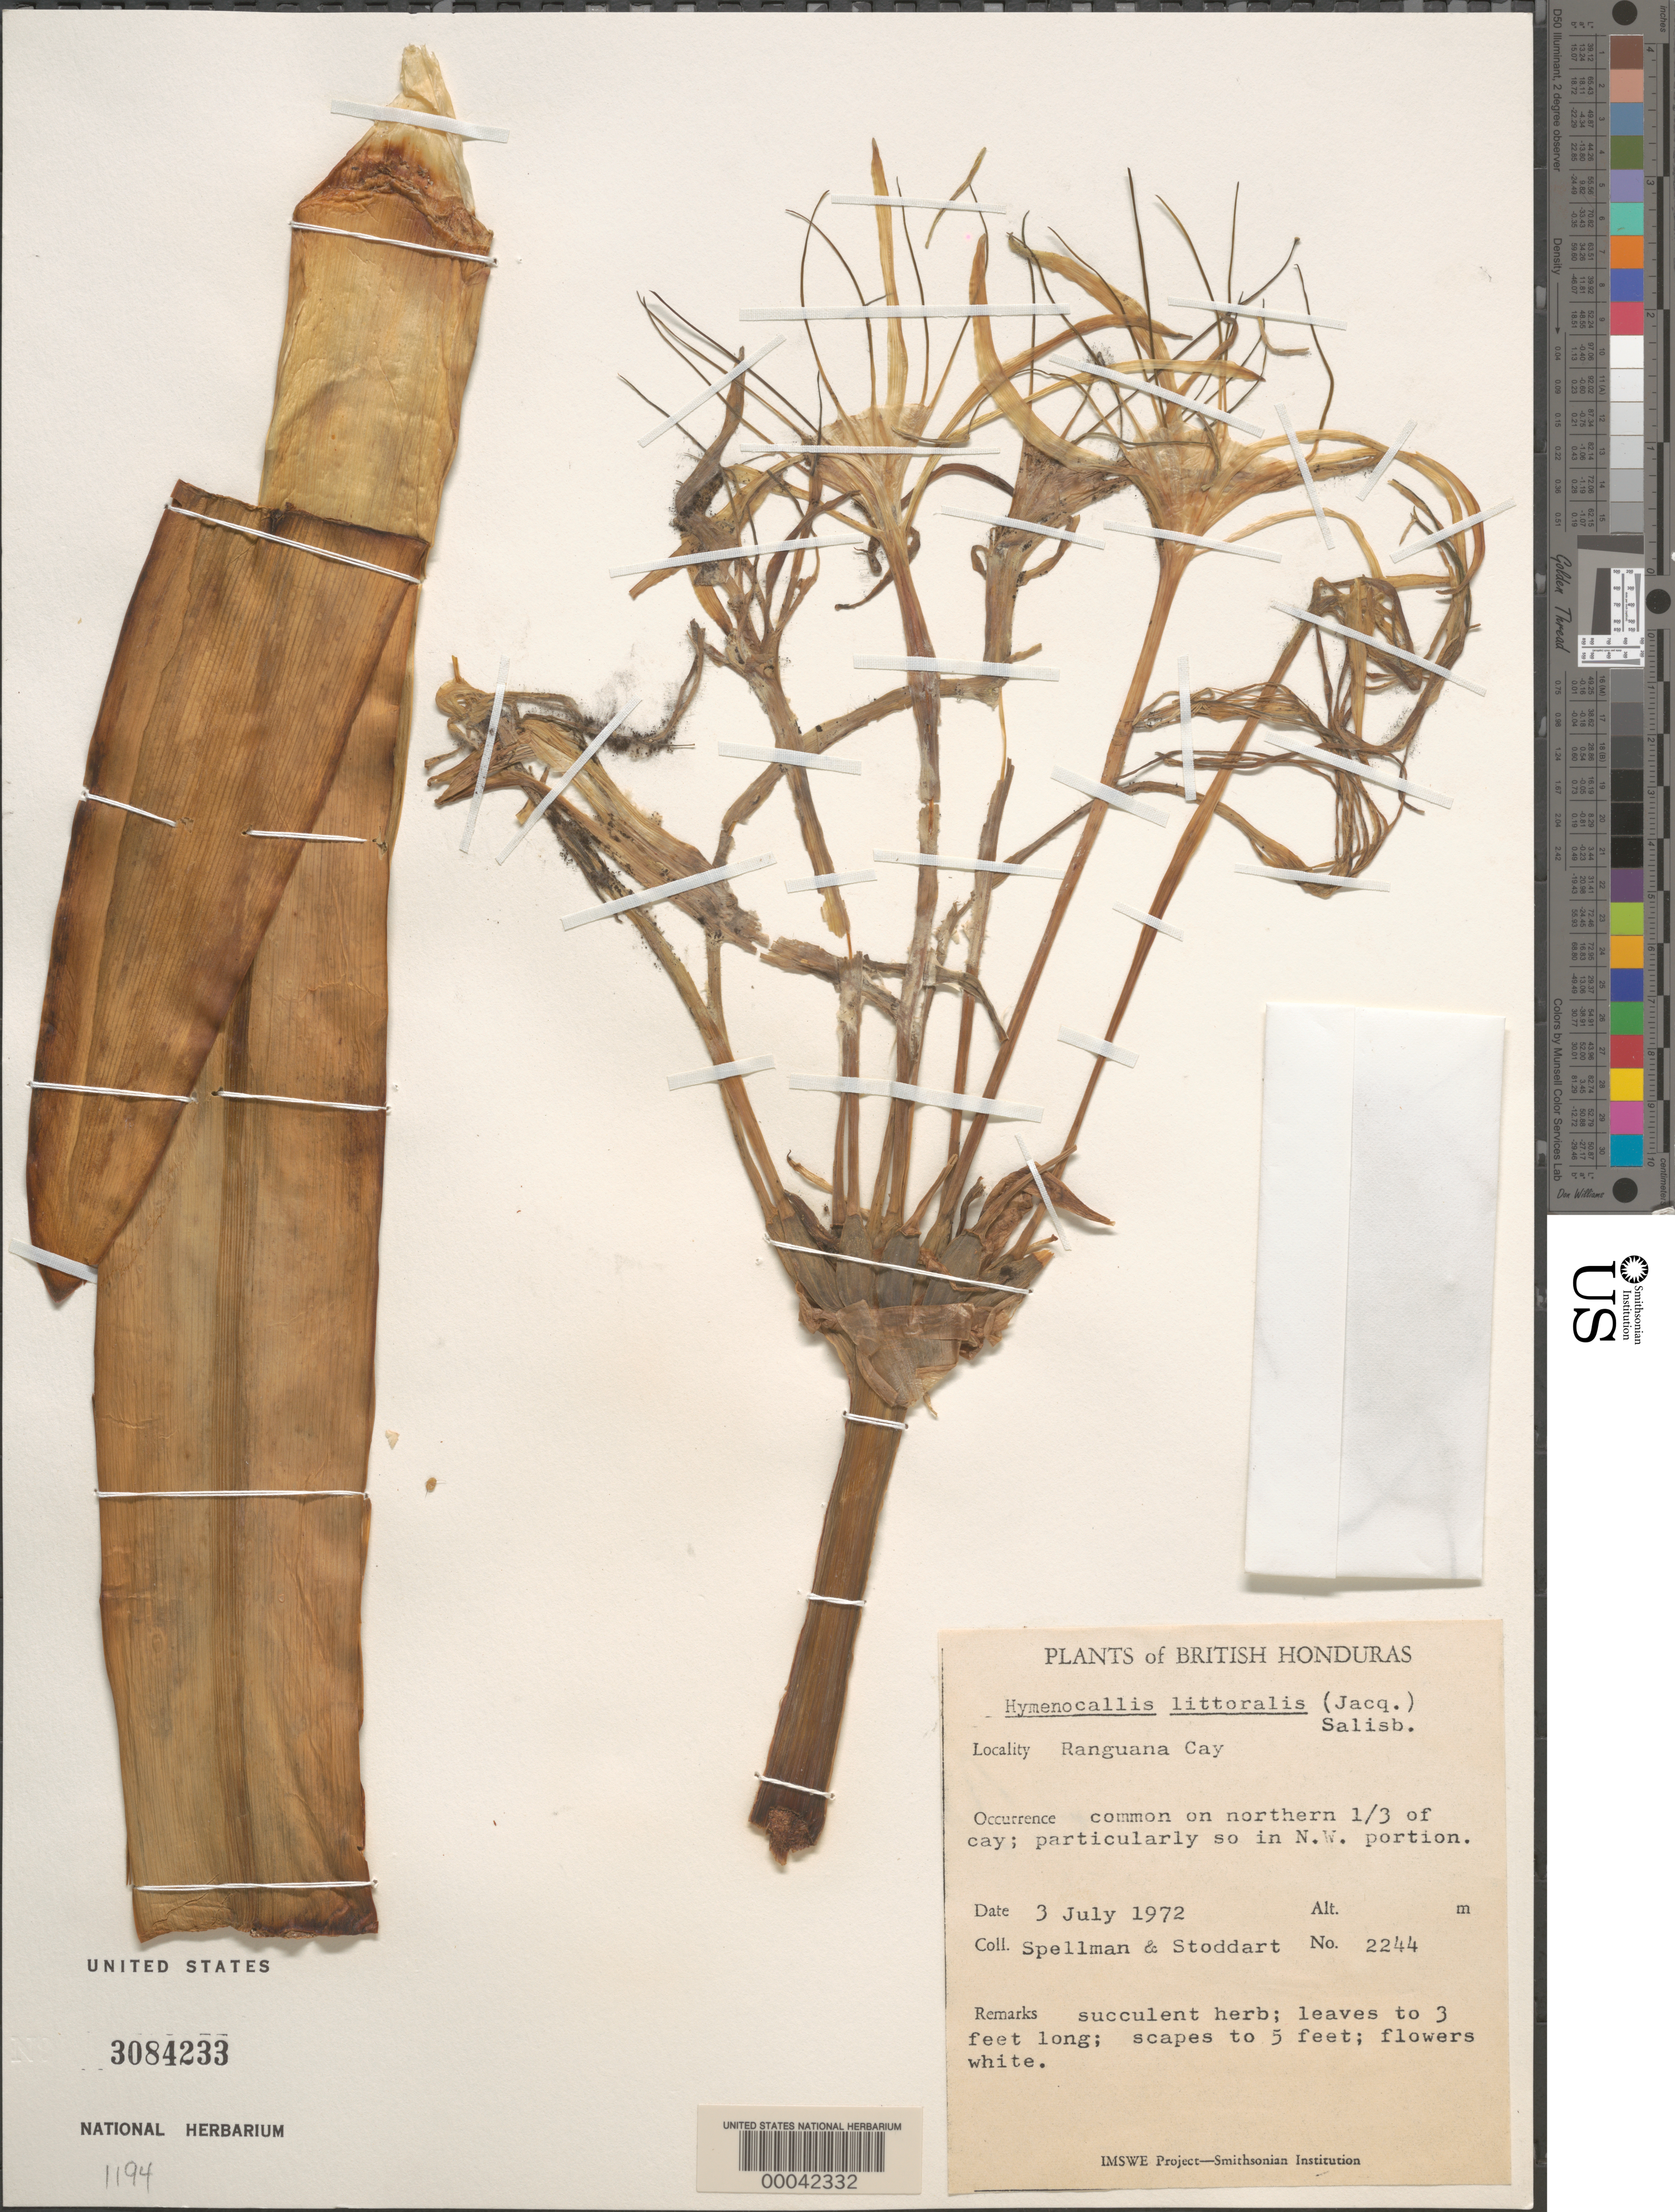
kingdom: Plantae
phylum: Tracheophyta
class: Liliopsida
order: Asparagales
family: Amaryllidaceae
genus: Hymenocallis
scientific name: Hymenocallis littoralis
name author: (Jacq.) Salisb.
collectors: D. L. Spellman & D. R. Stoddart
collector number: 2244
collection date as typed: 03 Jul 1972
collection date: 1972-07-03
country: Belize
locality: Ranguana Cay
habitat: Common on northern 1/3 of cay; particulary so in nw portion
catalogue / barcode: US 3084233